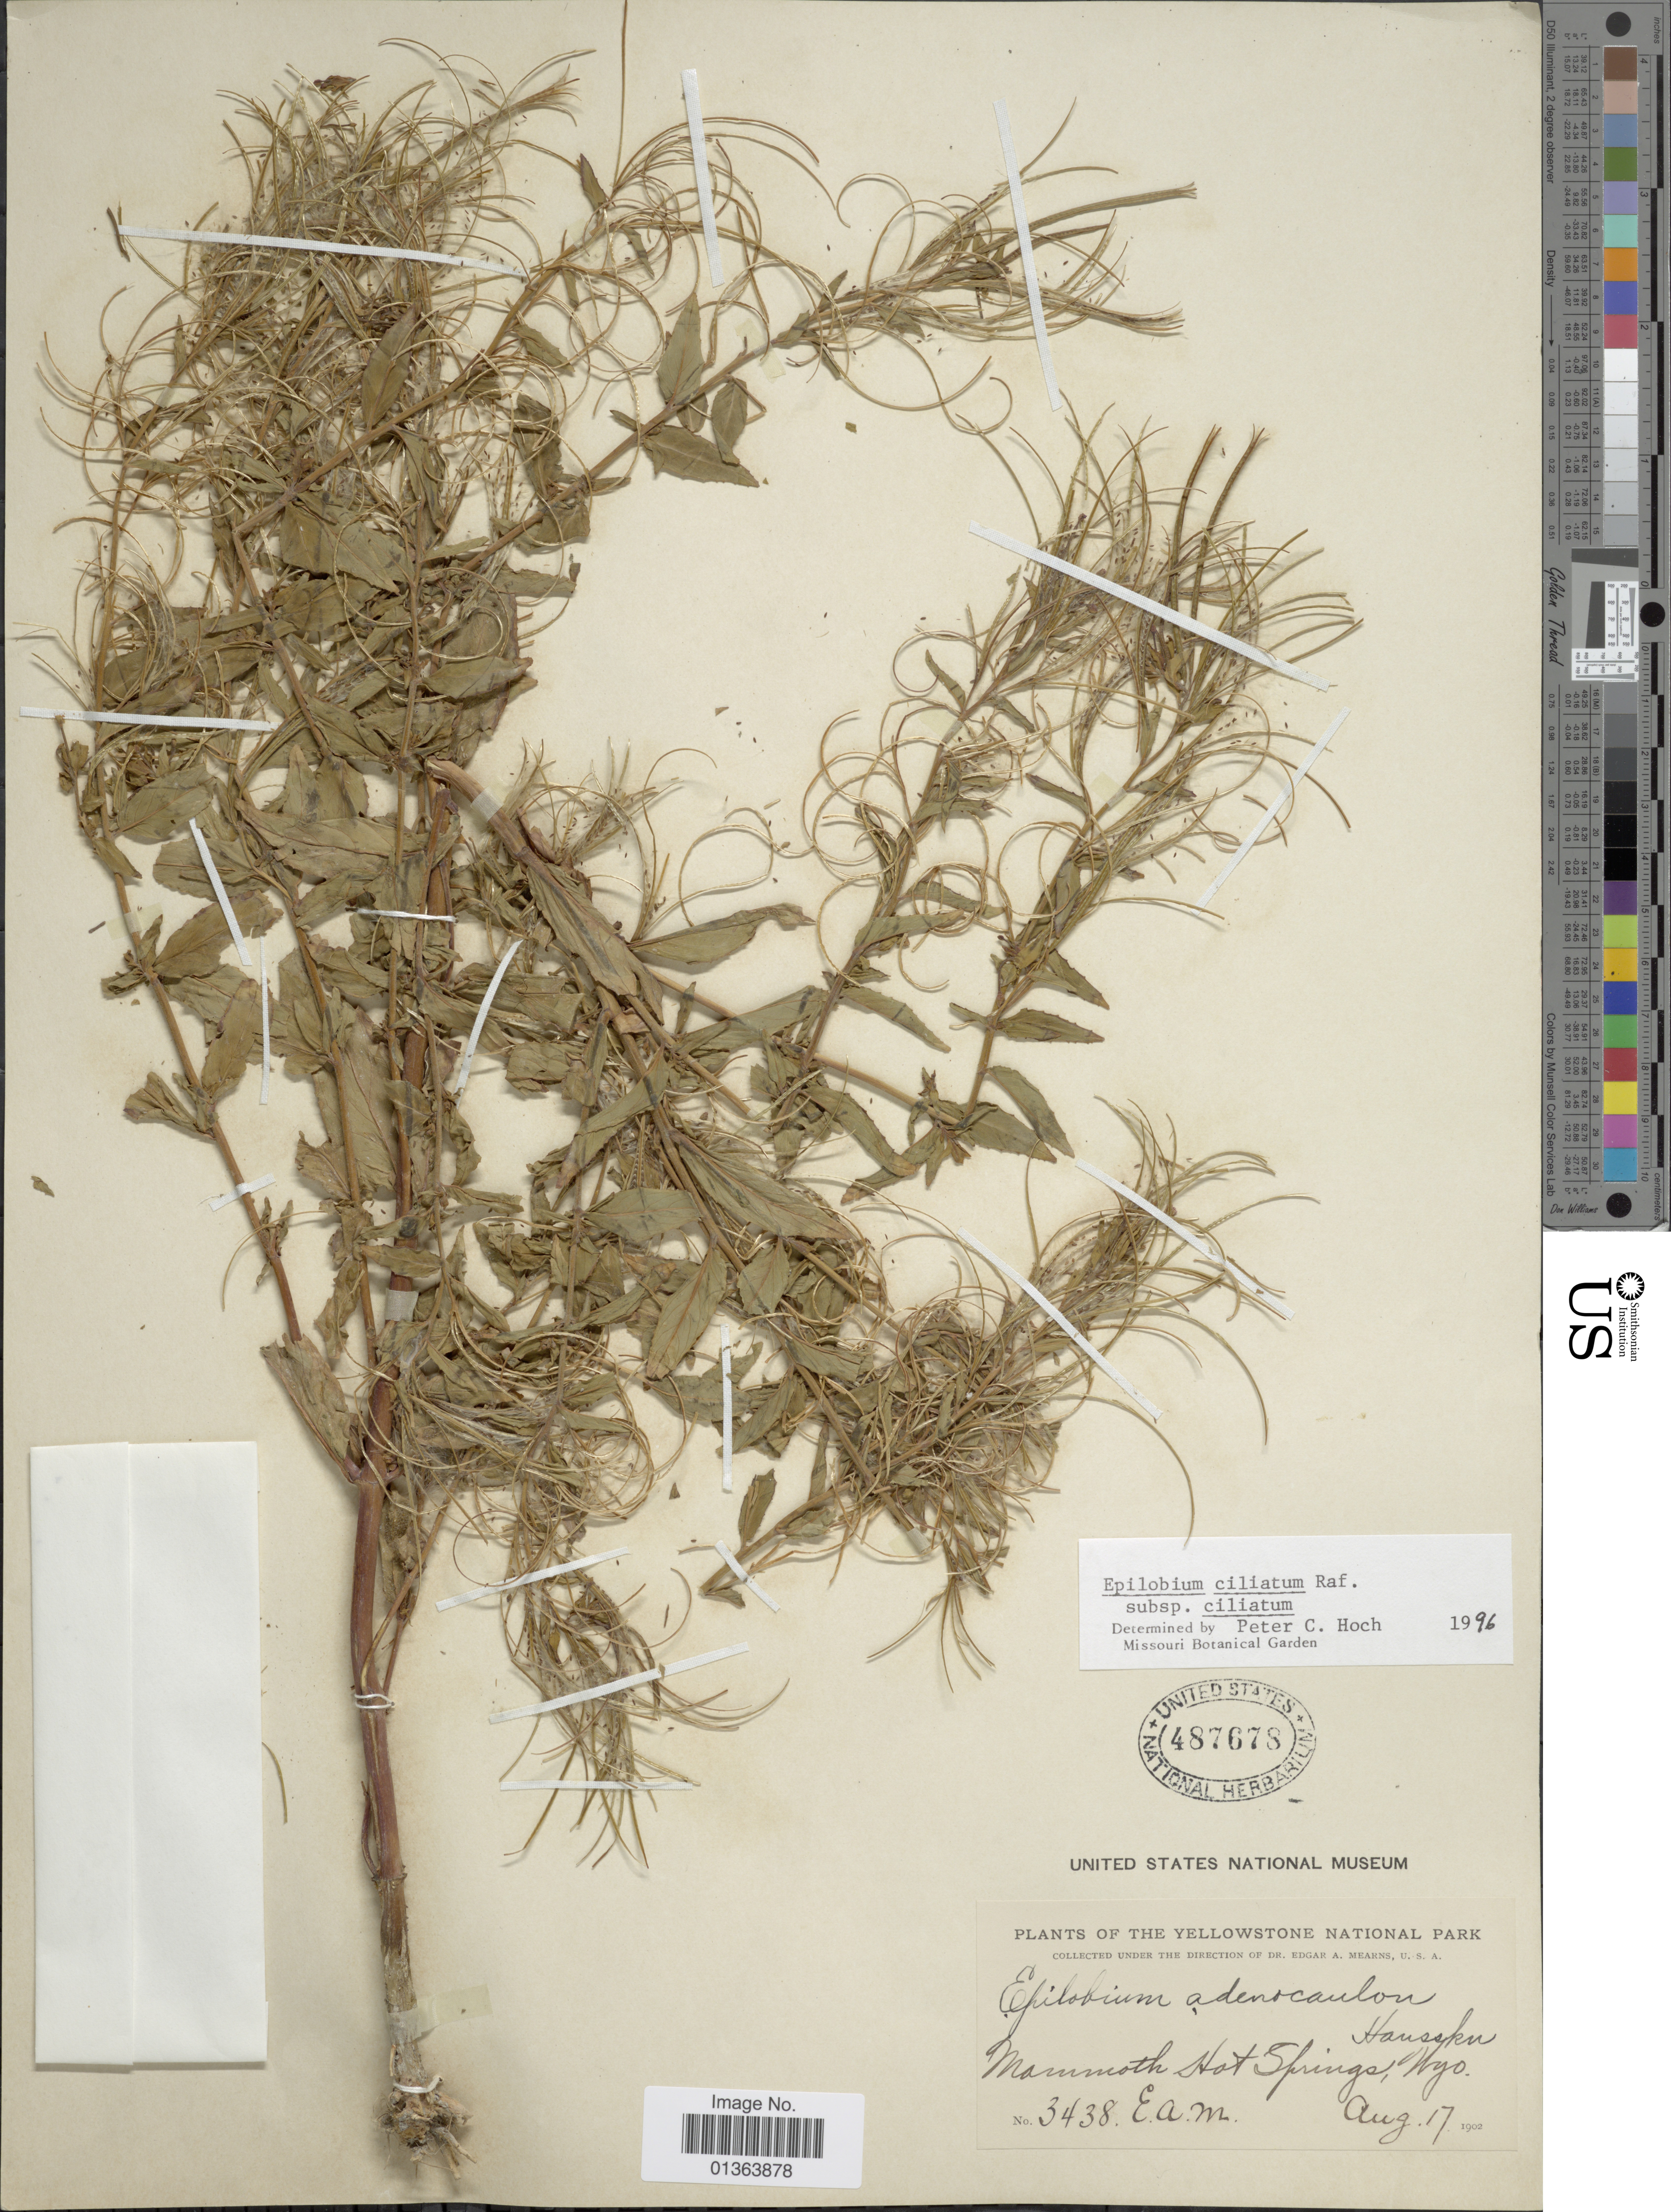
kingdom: Plantae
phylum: Tracheophyta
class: Magnoliopsida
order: Myrtales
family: Onagraceae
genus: Epilobium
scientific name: Epilobium ciliatum subsp. ciliatum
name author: Raf.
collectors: E. A. Mearns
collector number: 3438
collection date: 1902-08-17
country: United States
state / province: Wyoming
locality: Yellowstone National Park. Mammoth Hot Springs.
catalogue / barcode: US 487678